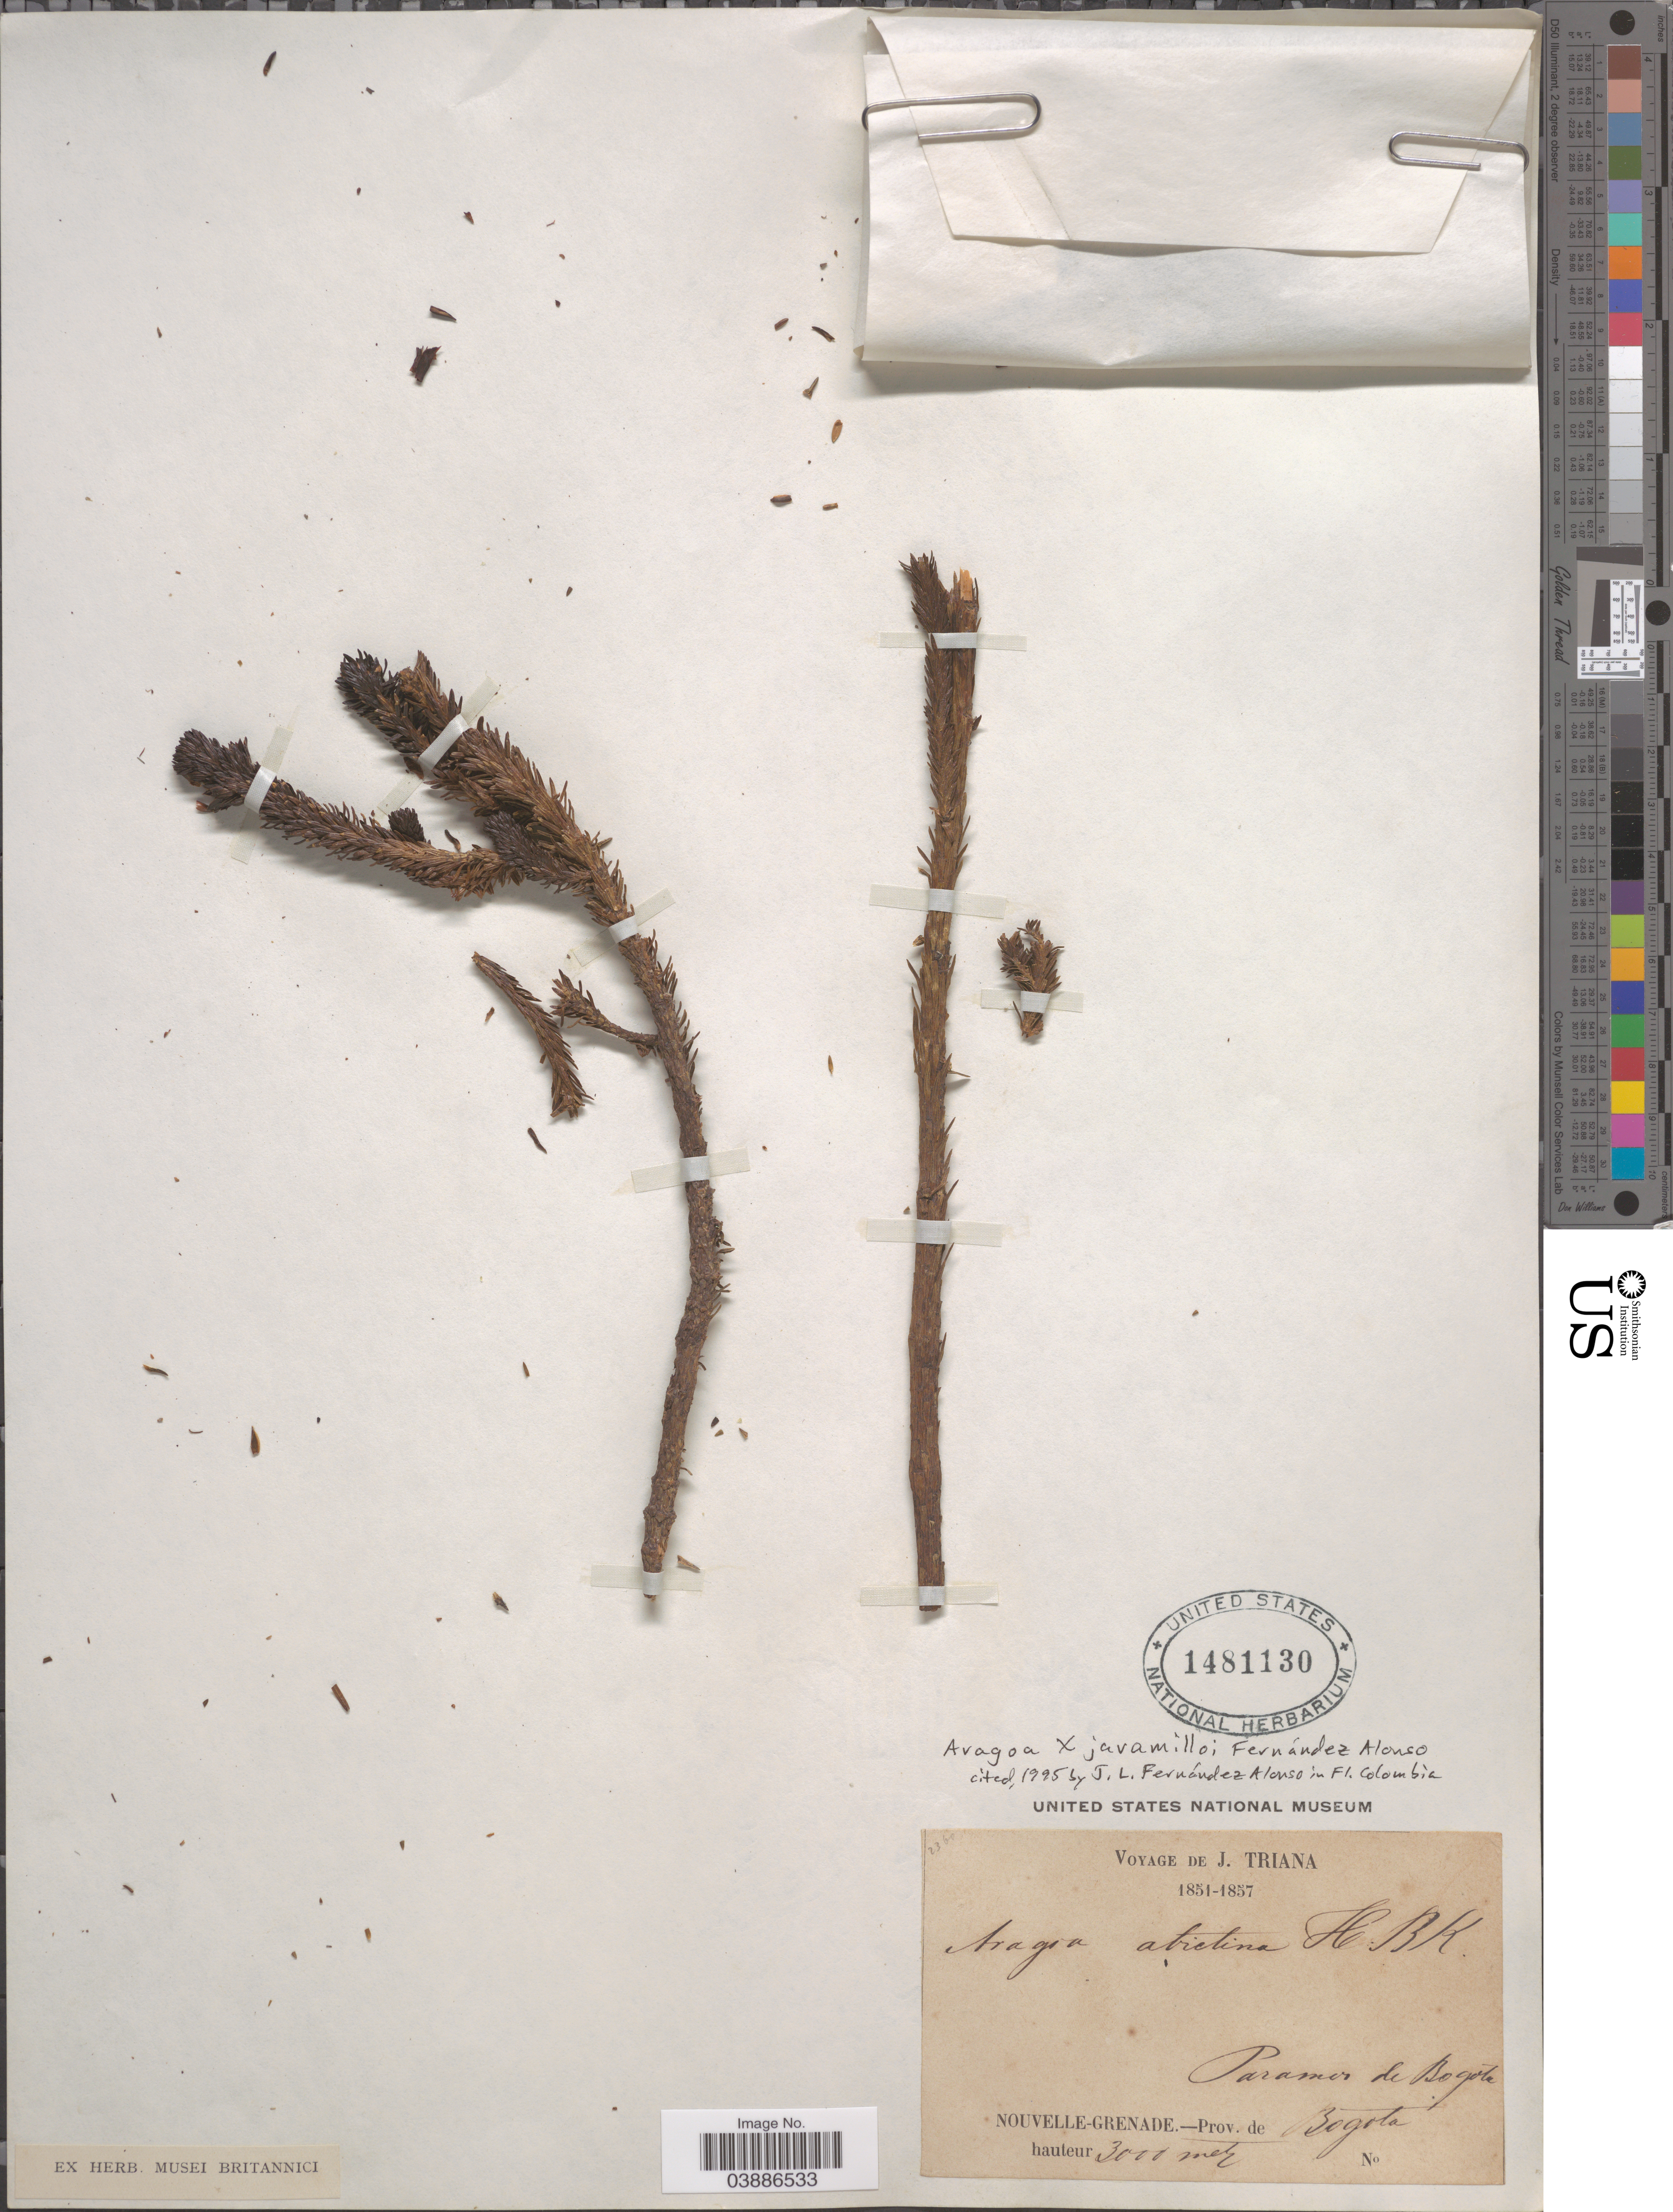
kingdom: Plantae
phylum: Tracheophyta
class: Magnoliopsida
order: Lamiales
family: Plantaginaceae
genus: Aragoa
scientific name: Aragoa x jaramilloi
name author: Fern. Alonso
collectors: J. Triana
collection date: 1851/1857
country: Colombia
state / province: Bogota D.C.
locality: Paramos de Bogota.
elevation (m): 3000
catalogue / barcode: US 1481130